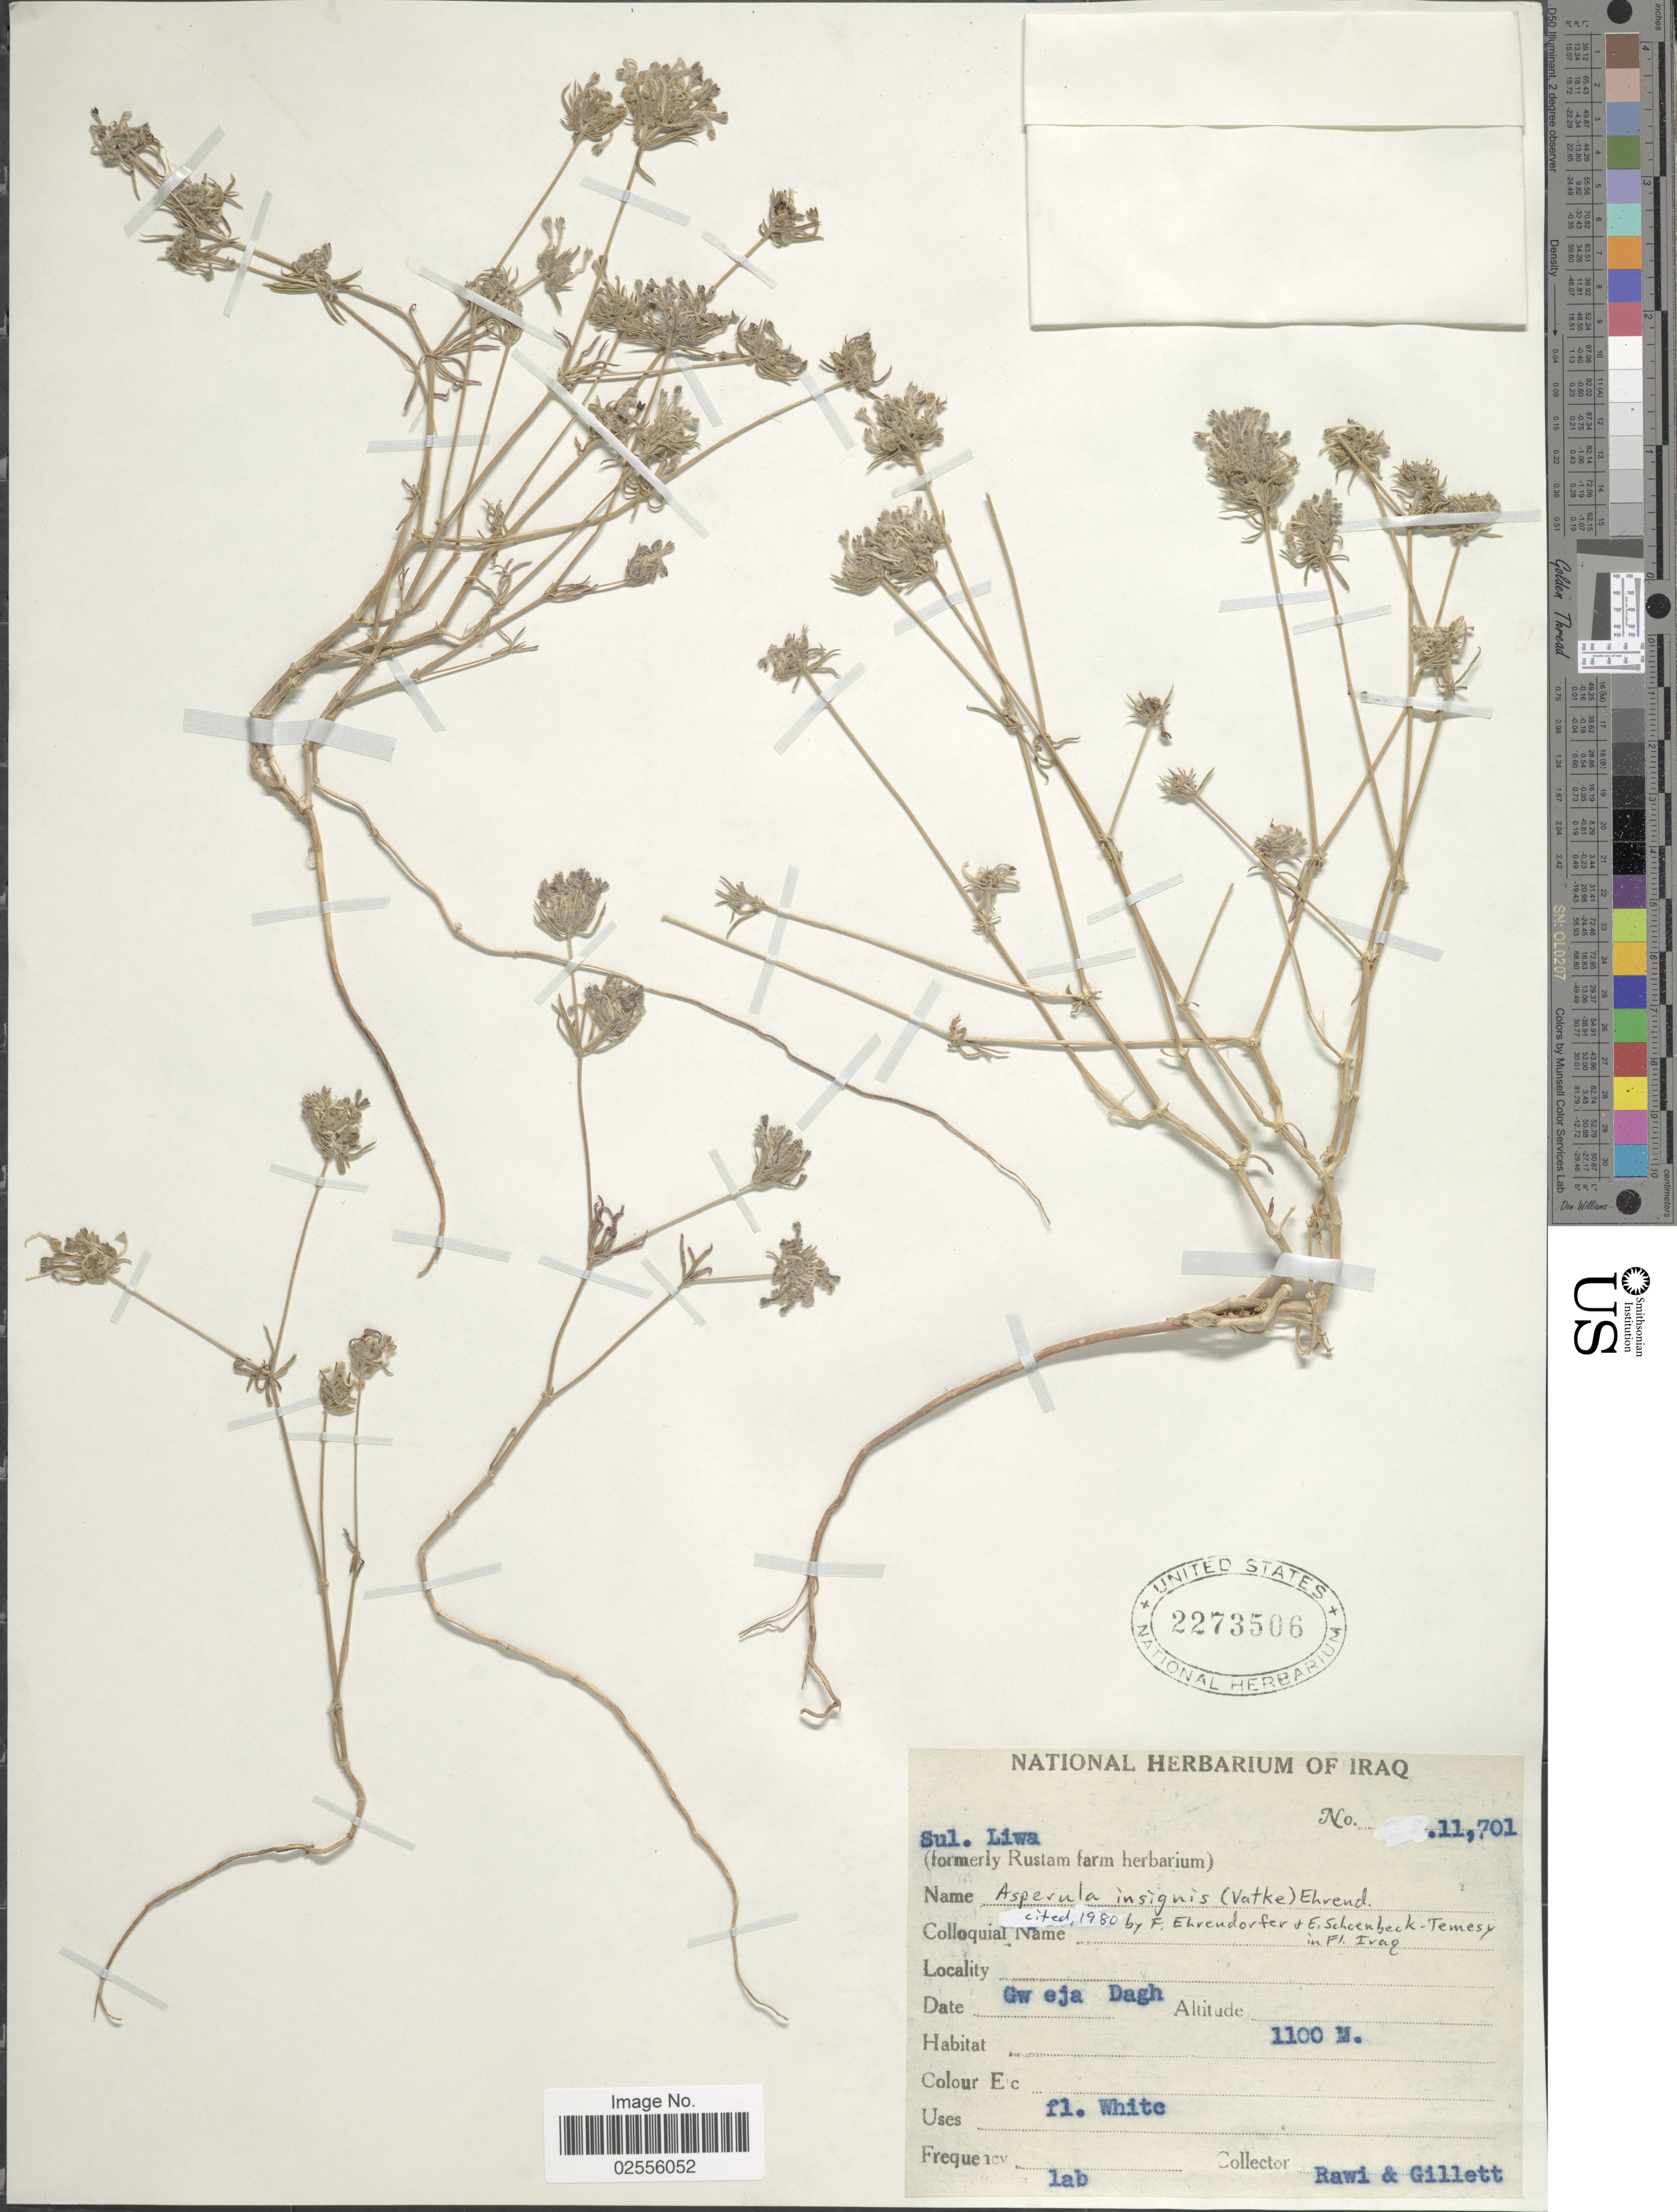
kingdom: Plantae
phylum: Tracheophyta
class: Magnoliopsida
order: Gentianales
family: Rubiaceae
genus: Asperula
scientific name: Asperula insignis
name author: (Vatke) Ehrend.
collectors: -. Rawi & Gillett, --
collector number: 11701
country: Iraq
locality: Sul. Liwa [unsure placement], Gweja Dagh.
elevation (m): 1100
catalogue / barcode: US 2273506